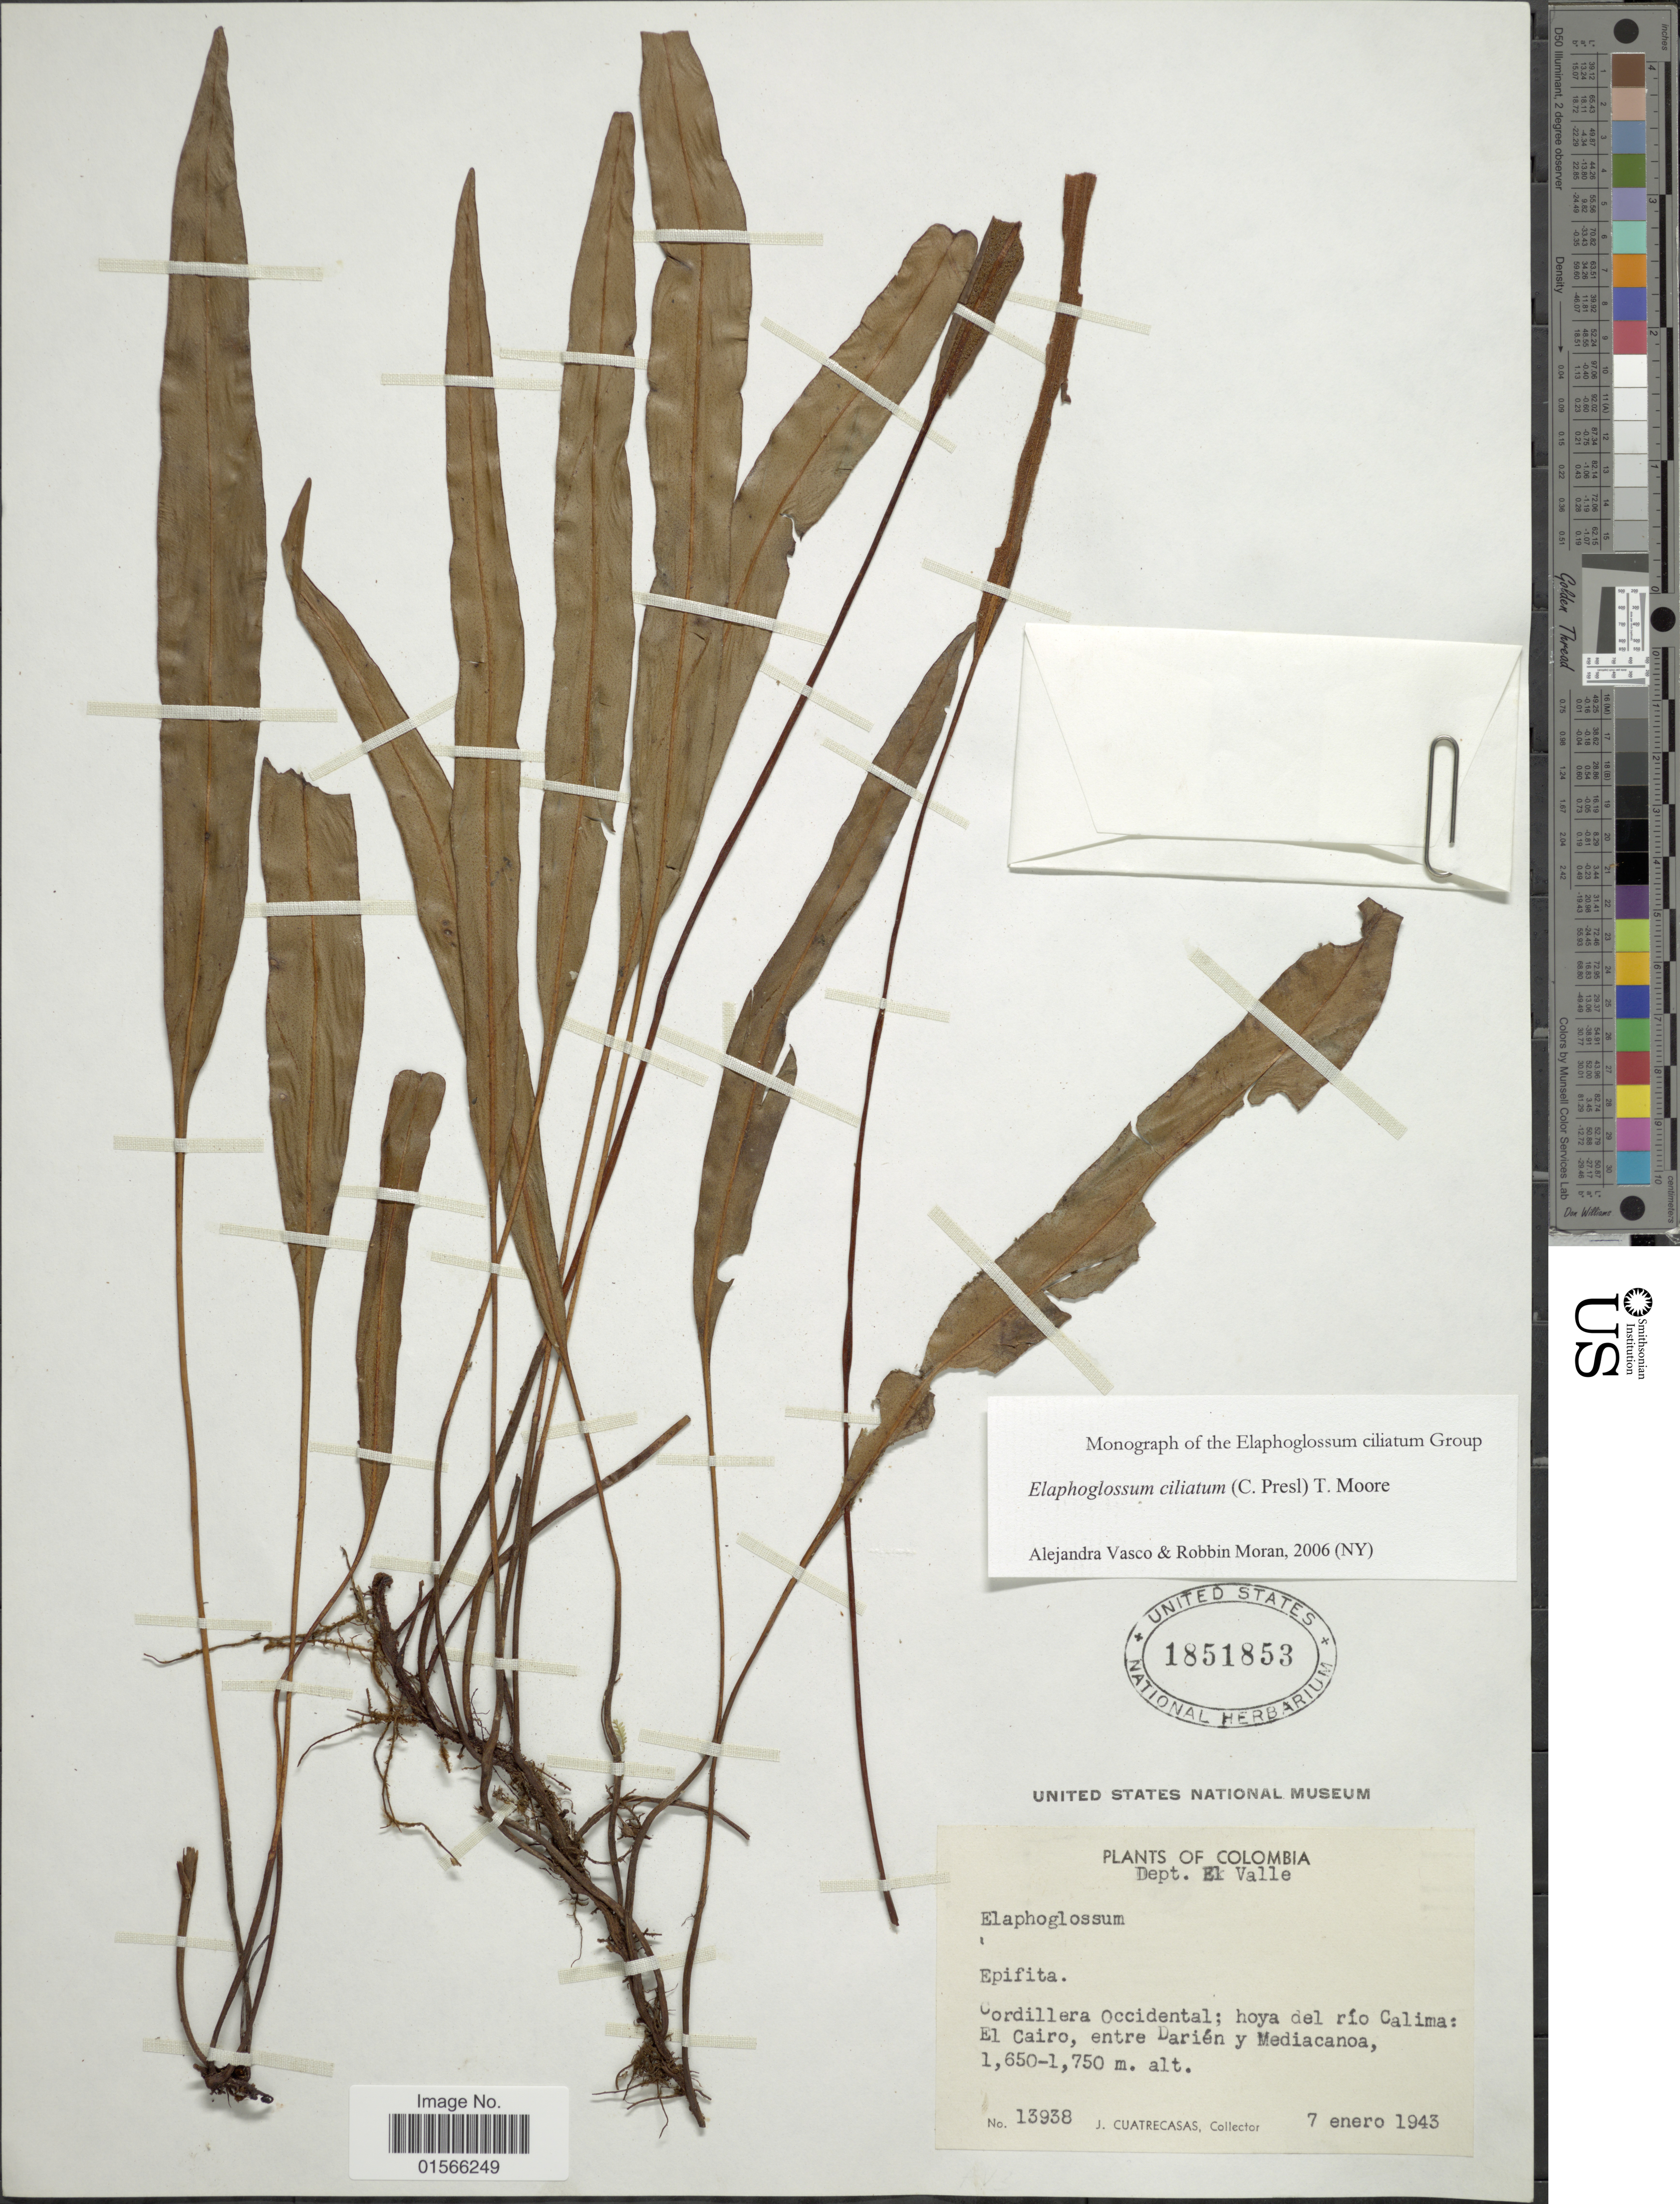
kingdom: Plantae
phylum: Tracheophyta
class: Polypodiopsida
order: Polypodiales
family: Dryopteridaceae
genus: Elaphoglossum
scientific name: Elaphoglossum ciliatum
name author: (C. Presl) T. Moore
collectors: J. Cuatrecasas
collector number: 13938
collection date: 1943-01-07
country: Colombia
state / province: Valle del Cauca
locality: Dept. El Valle, Cordillera Occidental; Hoya del río Calima: El Cairo, entre Darién y Mediacanoa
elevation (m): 1650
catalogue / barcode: US 1851853